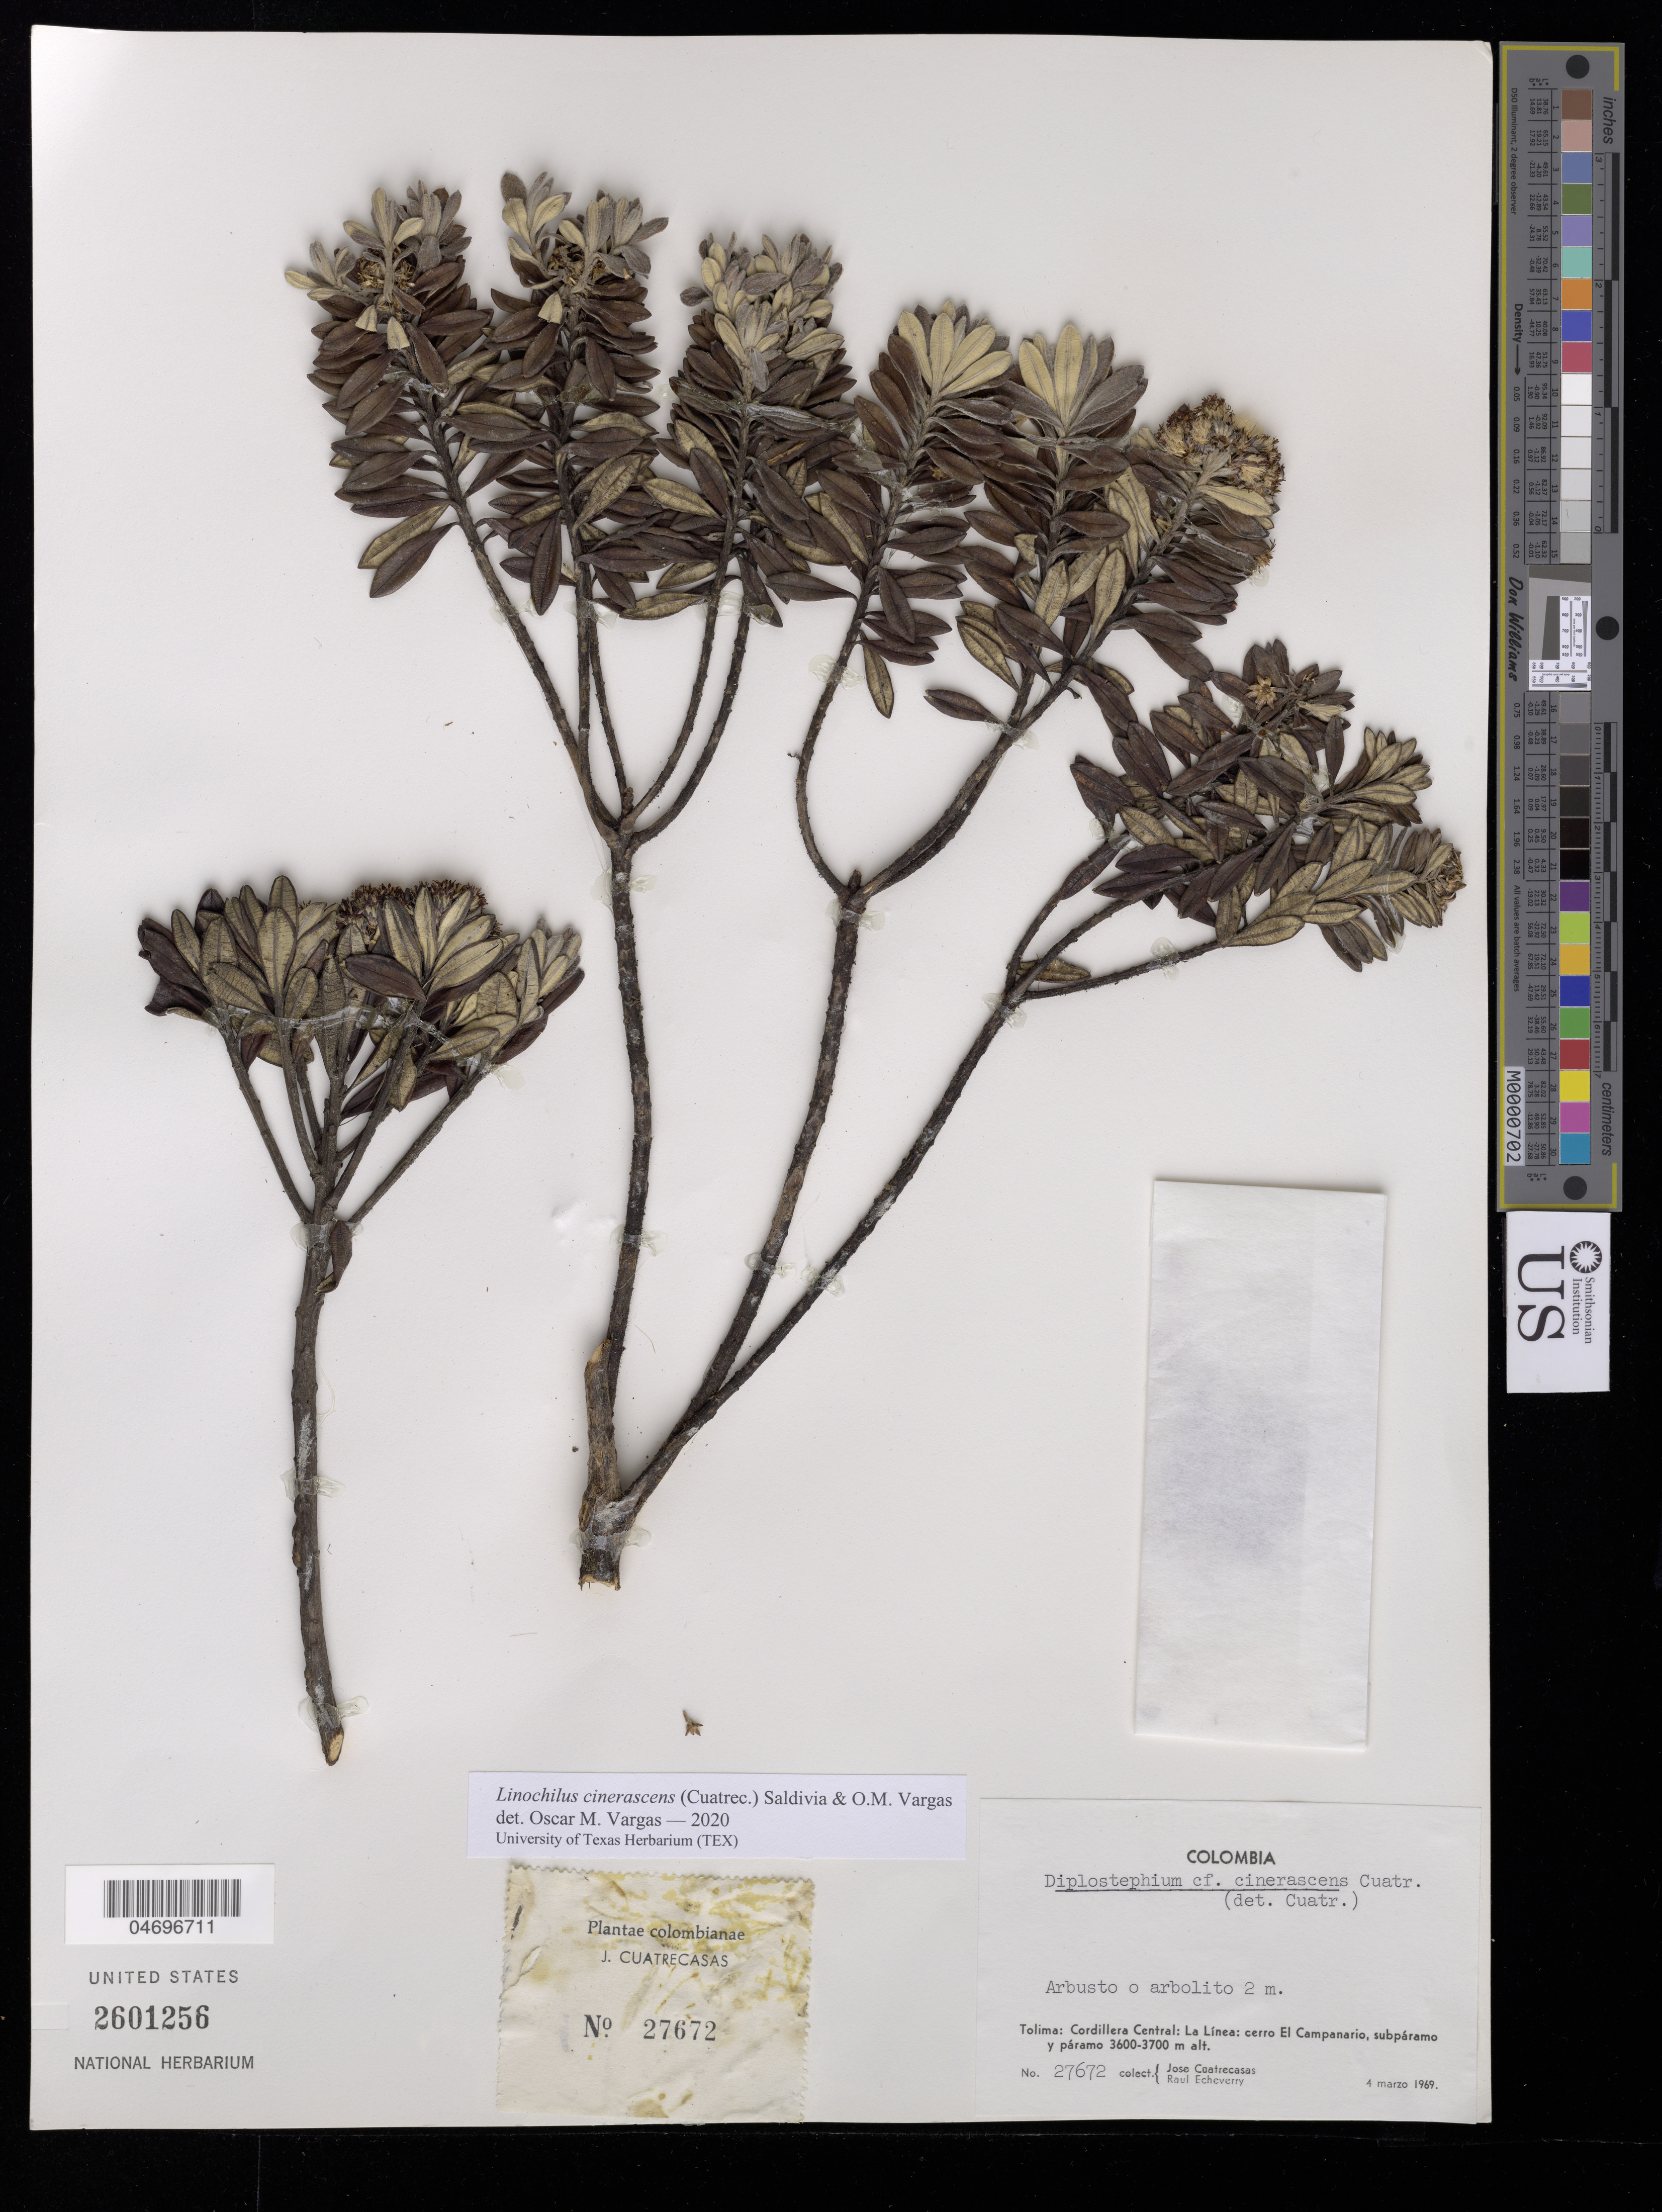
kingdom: Plantae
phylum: Tracheophyta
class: Magnoliopsida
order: Asterales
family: Asteraceae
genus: Linochilus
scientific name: Linochilus cinerascens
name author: (Cuatrec.) Saldivia & O.M. Vargas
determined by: Vargas, Oscar M.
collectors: J. Cuatrecasas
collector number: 27672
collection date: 1969-03-04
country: Colombia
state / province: Tolima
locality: Cordillera Central, la Linca, Cerro el Campanario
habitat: Paramo and subparamo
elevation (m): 3600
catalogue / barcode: US 2601256